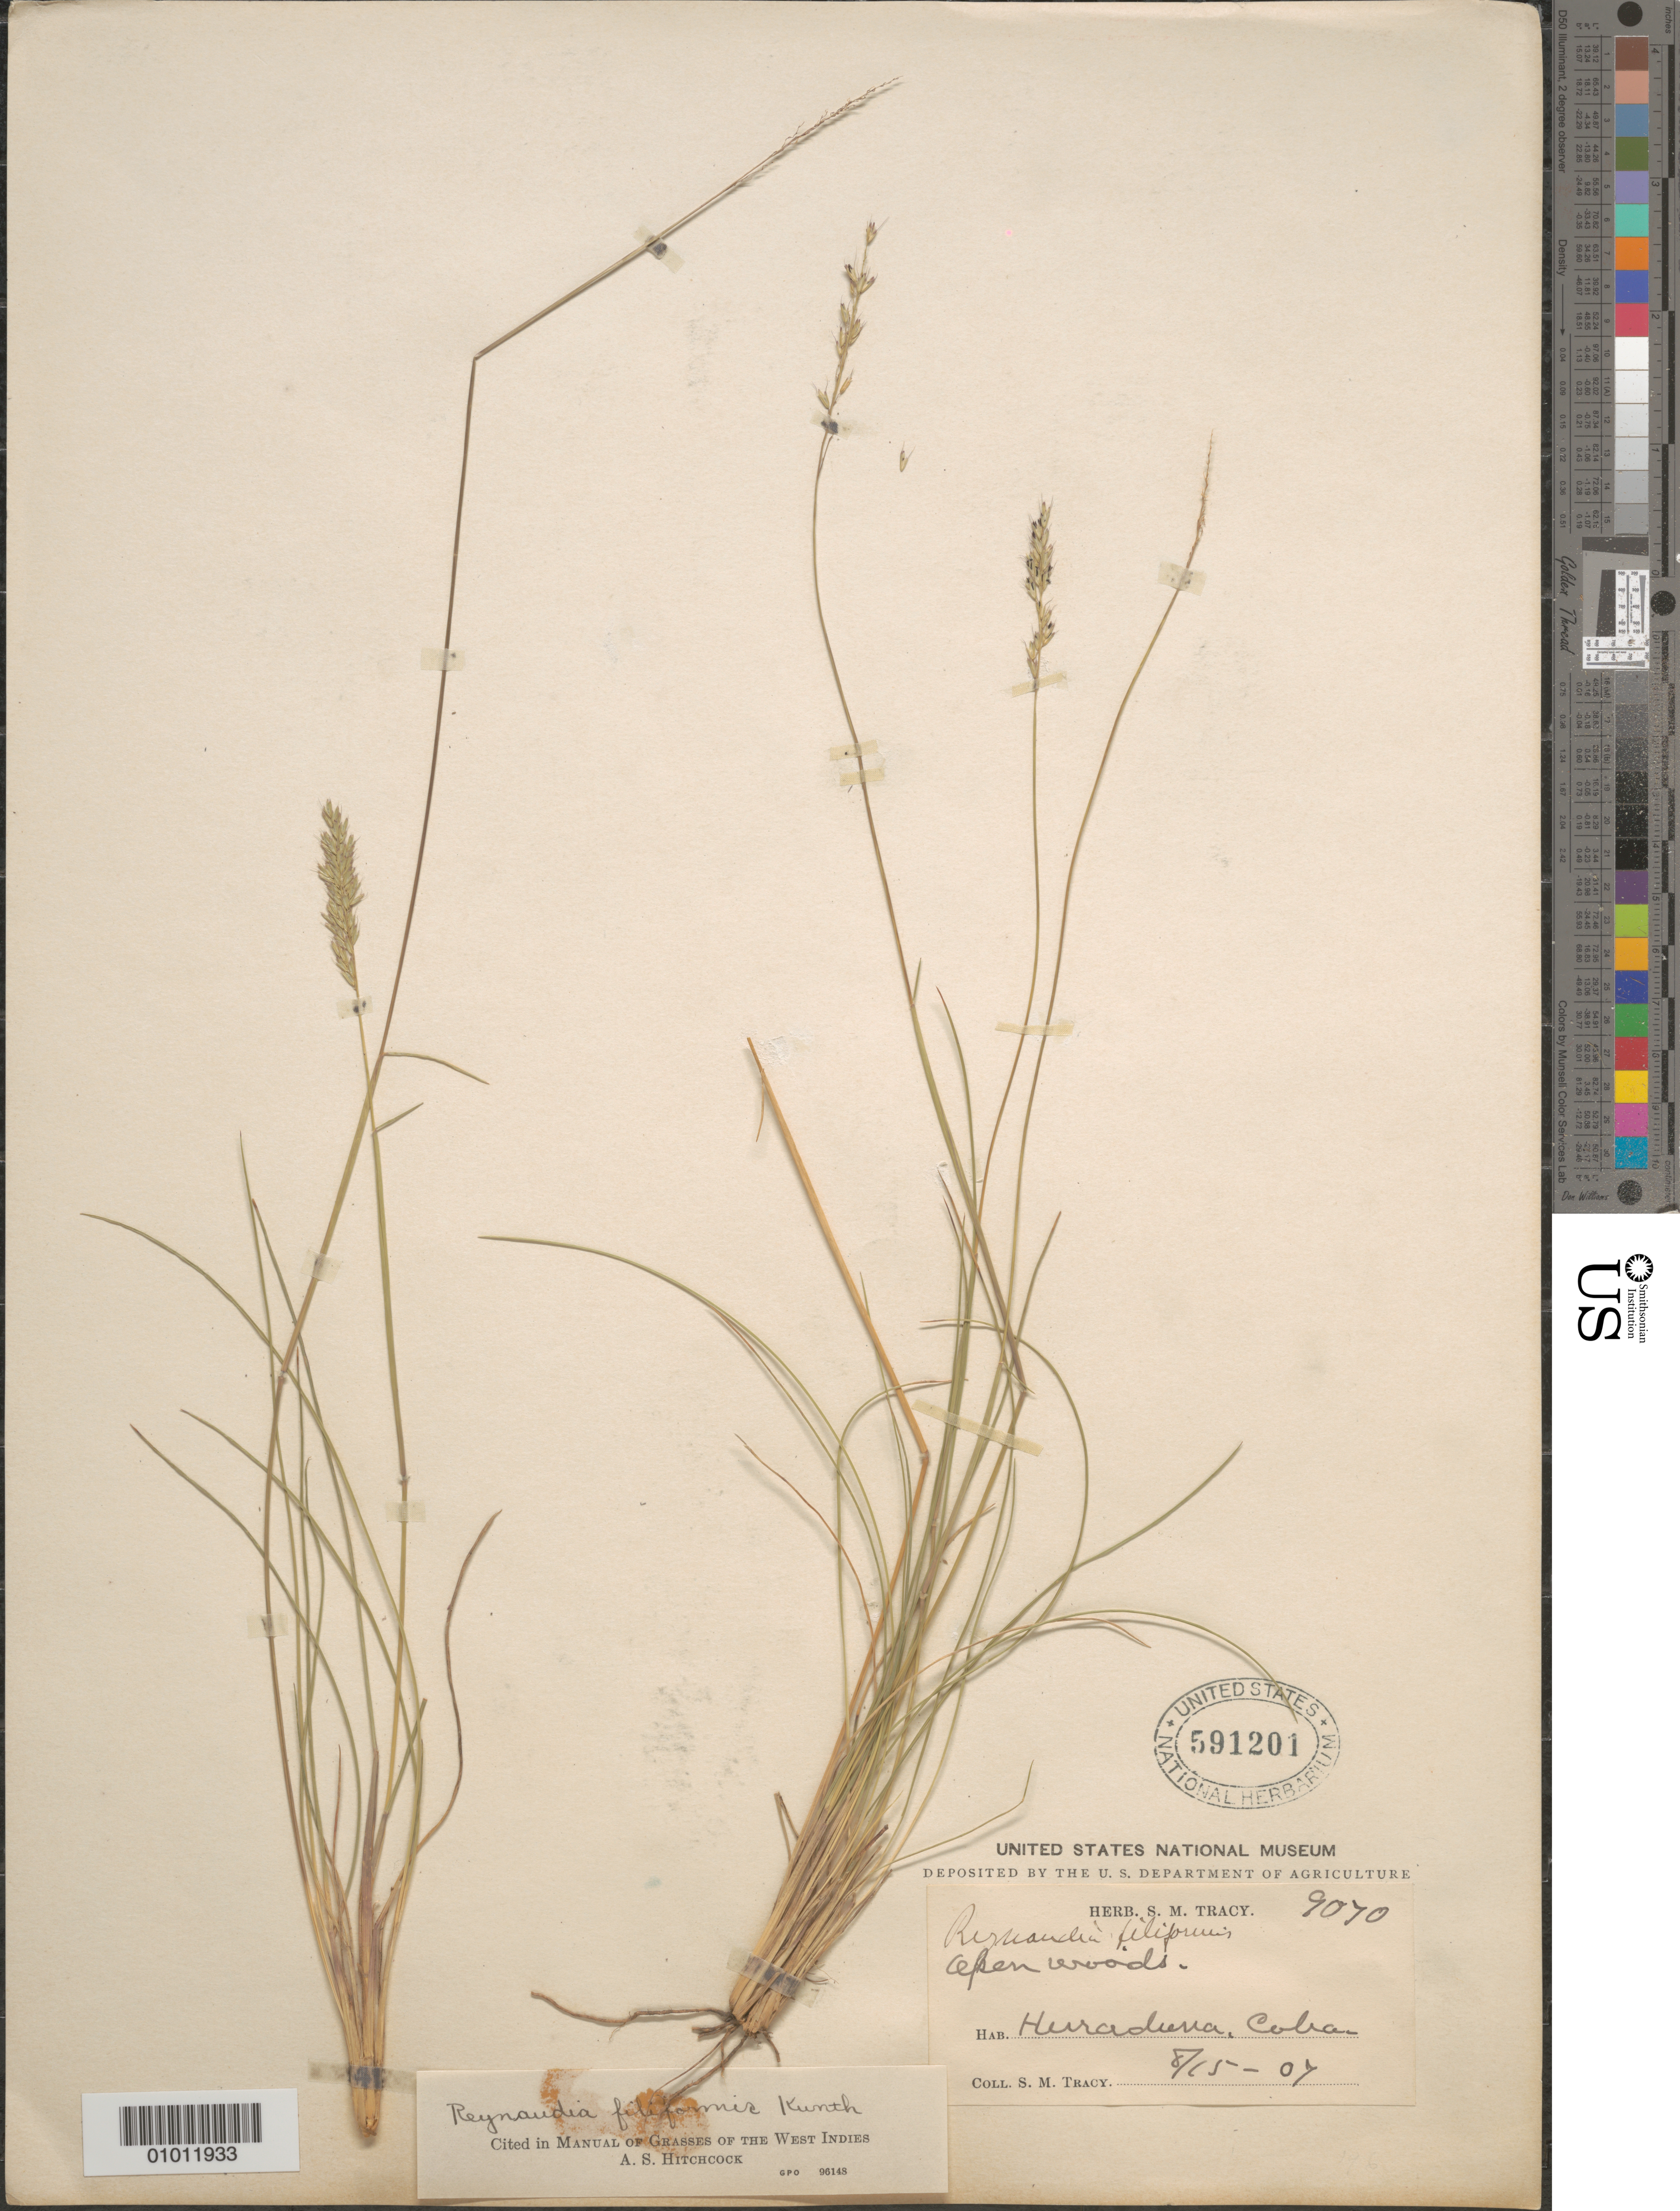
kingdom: Plantae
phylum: Tracheophyta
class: Liliopsida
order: Poales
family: Poaceae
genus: Reynaudia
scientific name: Reynaudia filiformis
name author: (Spreng. ex Schult.) Kunth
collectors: S. M. Tracy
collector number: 9070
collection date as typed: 15 Aug 1907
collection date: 1907-08-15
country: Cuba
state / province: Ciego de Ávila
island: Cuba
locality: Herradura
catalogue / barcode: US 591201